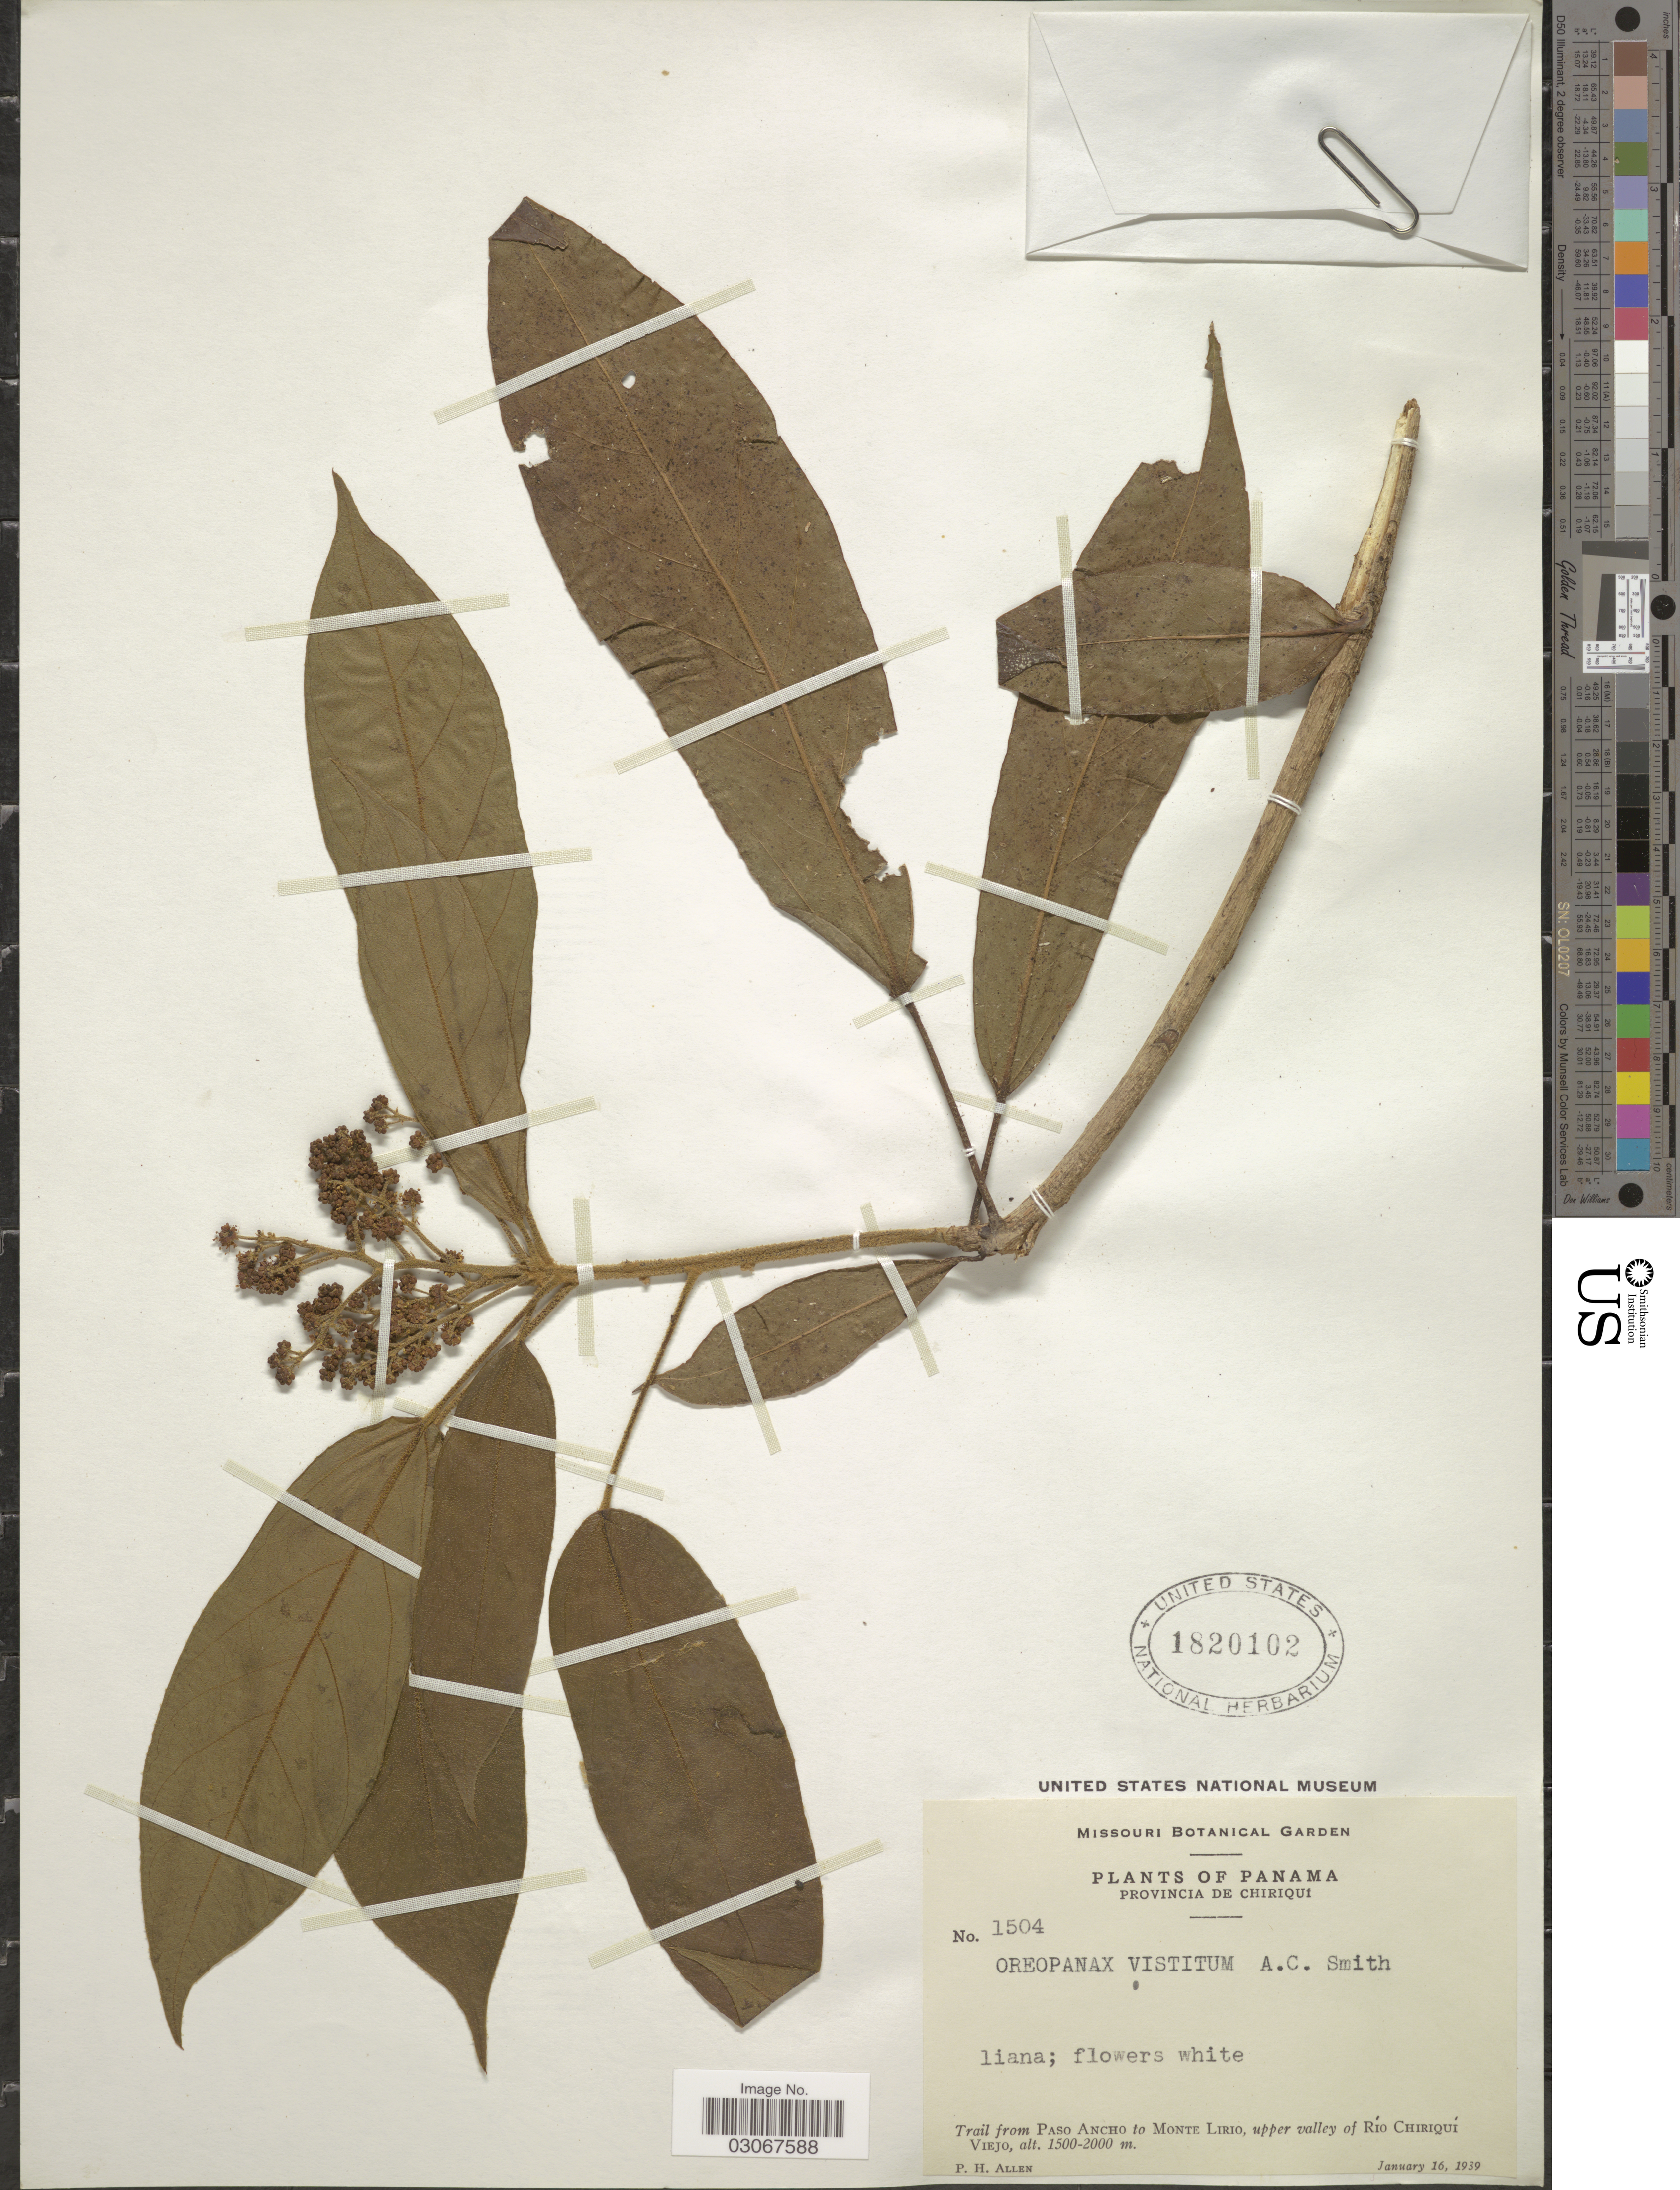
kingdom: Plantae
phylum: Tracheophyta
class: Magnoliopsida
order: Apiales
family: Araliaceae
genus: Oreopanax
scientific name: Oreopanax vestitus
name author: A.C. Sm.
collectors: P. H. Allen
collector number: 1504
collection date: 1939-01-16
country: Panama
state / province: Chiriqui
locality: Trail from Paso Ancho to Monte Lirio, upper valley of Río Chiriquí Viejo.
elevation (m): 1500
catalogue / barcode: US 1820102